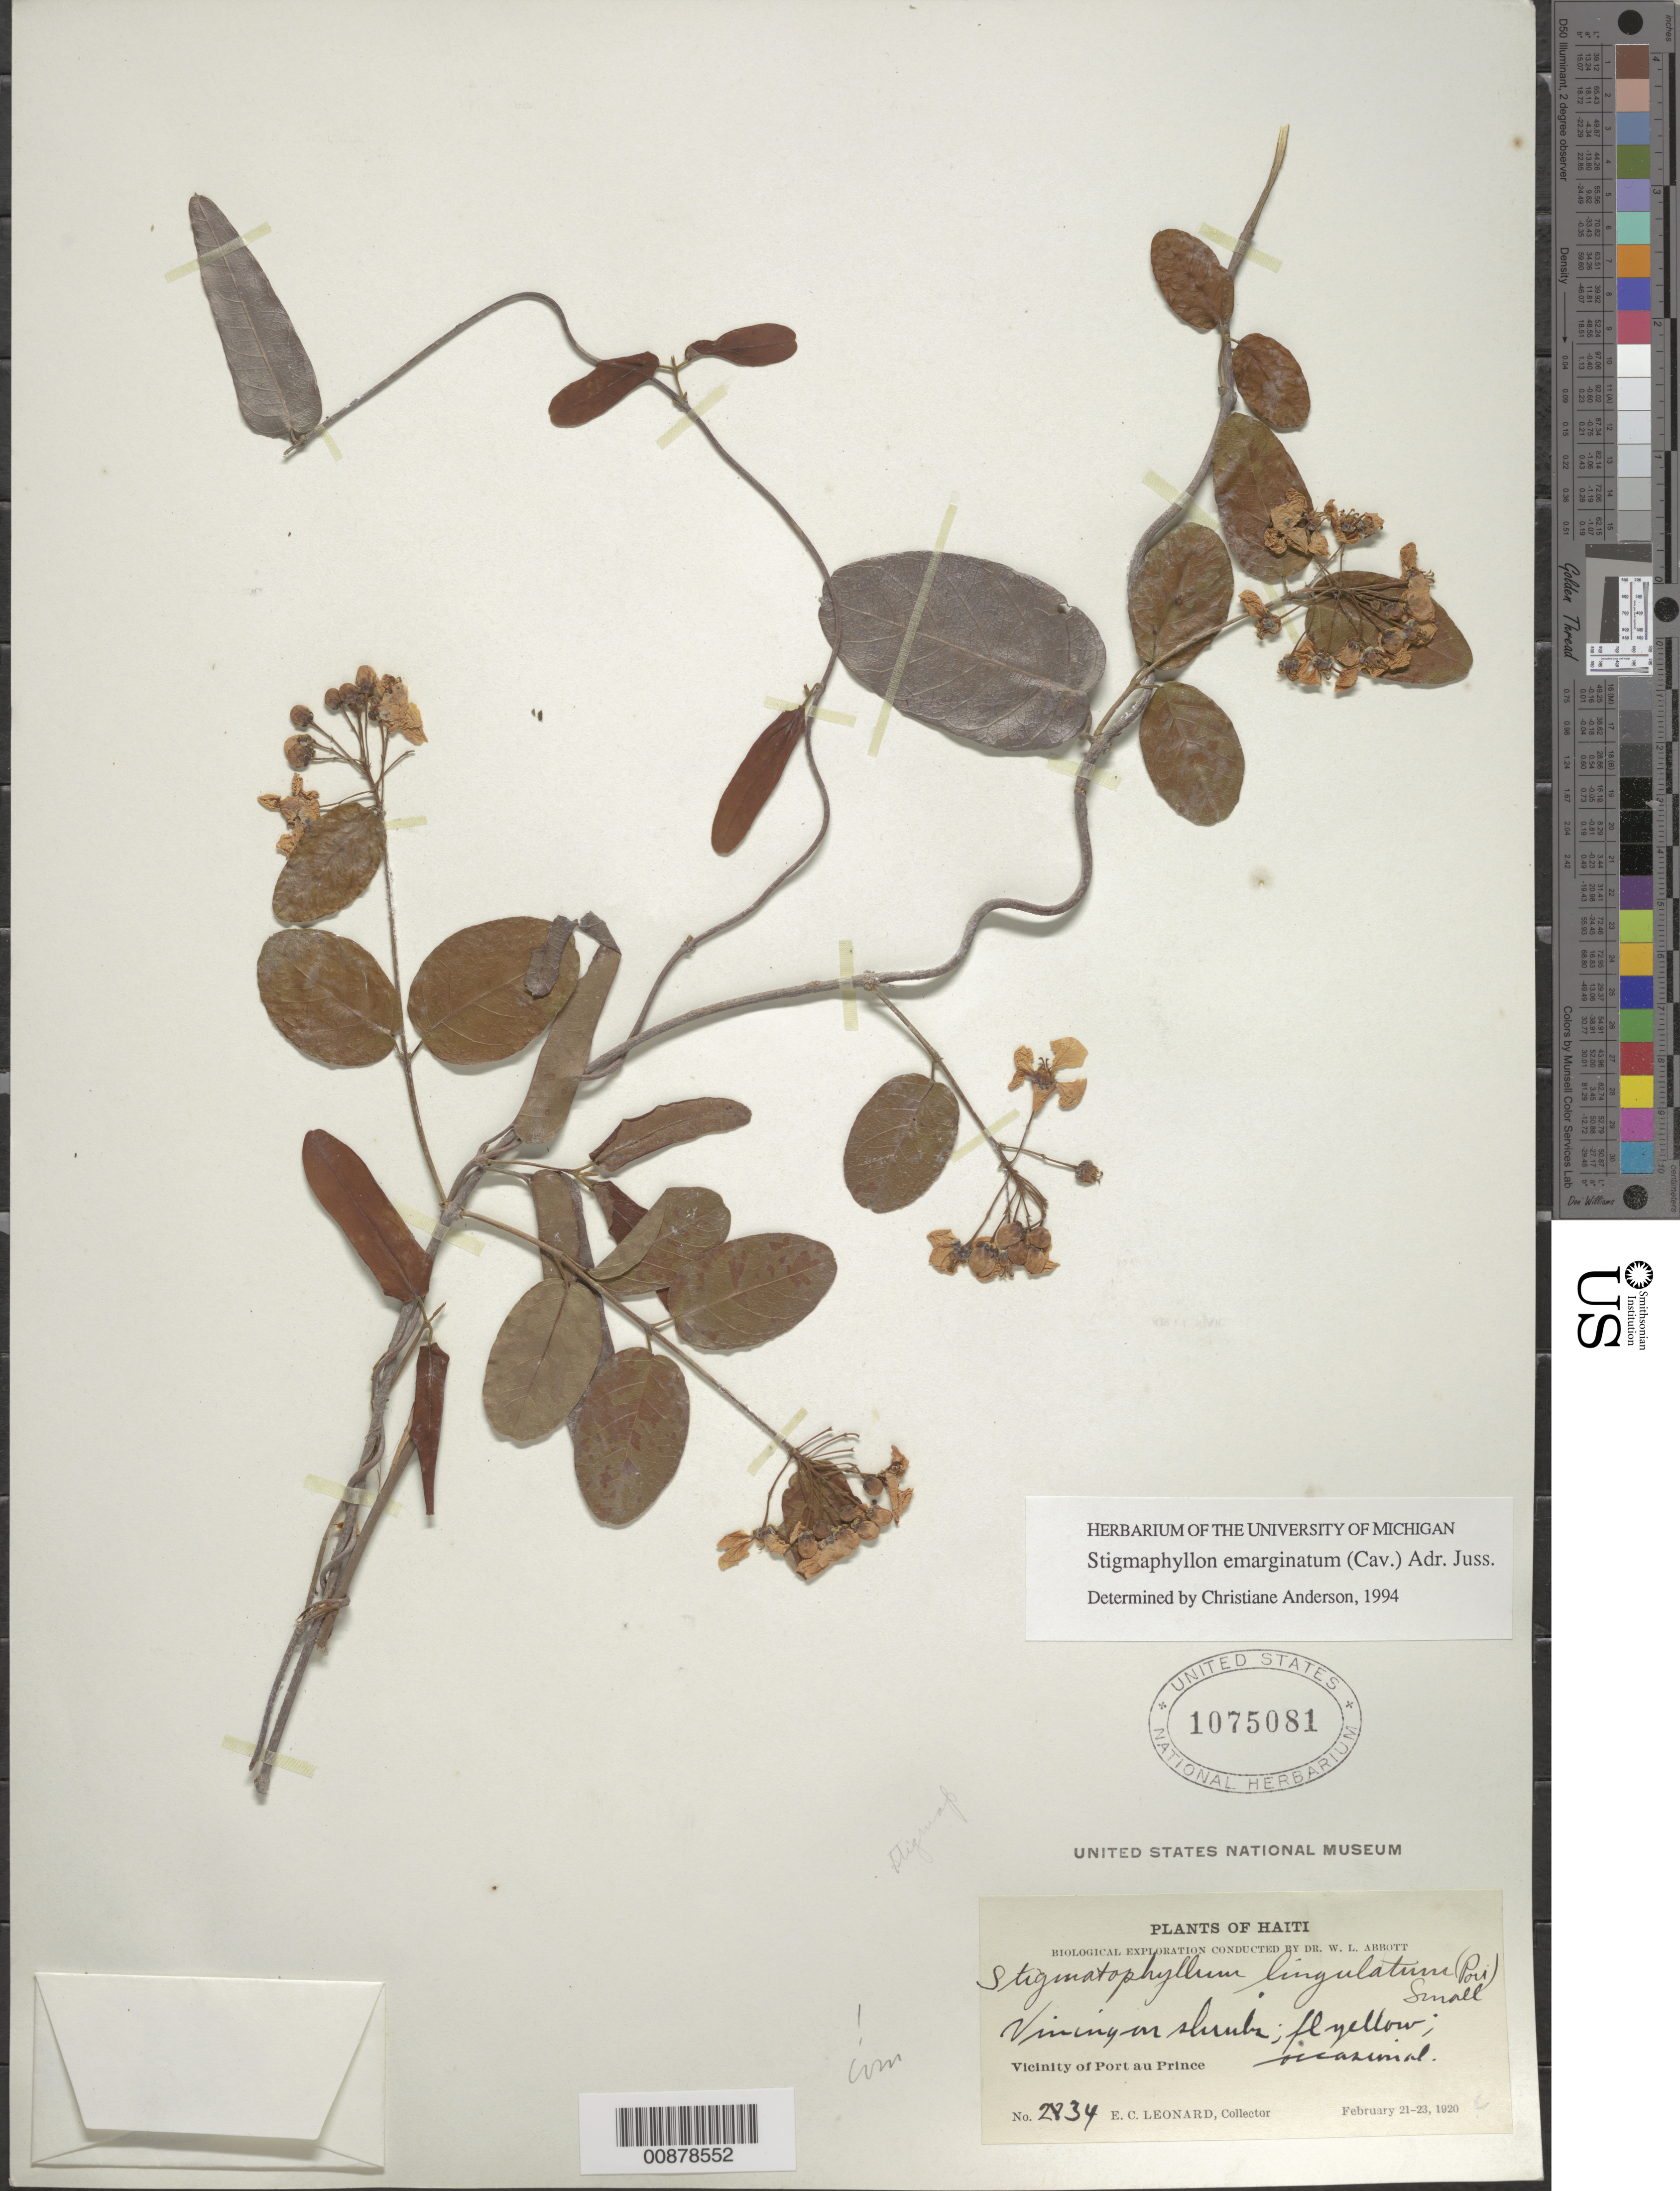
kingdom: Plantae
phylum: Tracheophyta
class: Magnoliopsida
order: Malpighiales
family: Malpighiaceae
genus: Stigmaphyllon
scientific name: Stigmaphyllon emarginatum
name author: (Cav.) A. Juss.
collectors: E. C. Leonard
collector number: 2834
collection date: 1920-02-21/1920-02-23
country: Haiti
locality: Vicinity of Port au Prince.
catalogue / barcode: US 1075081